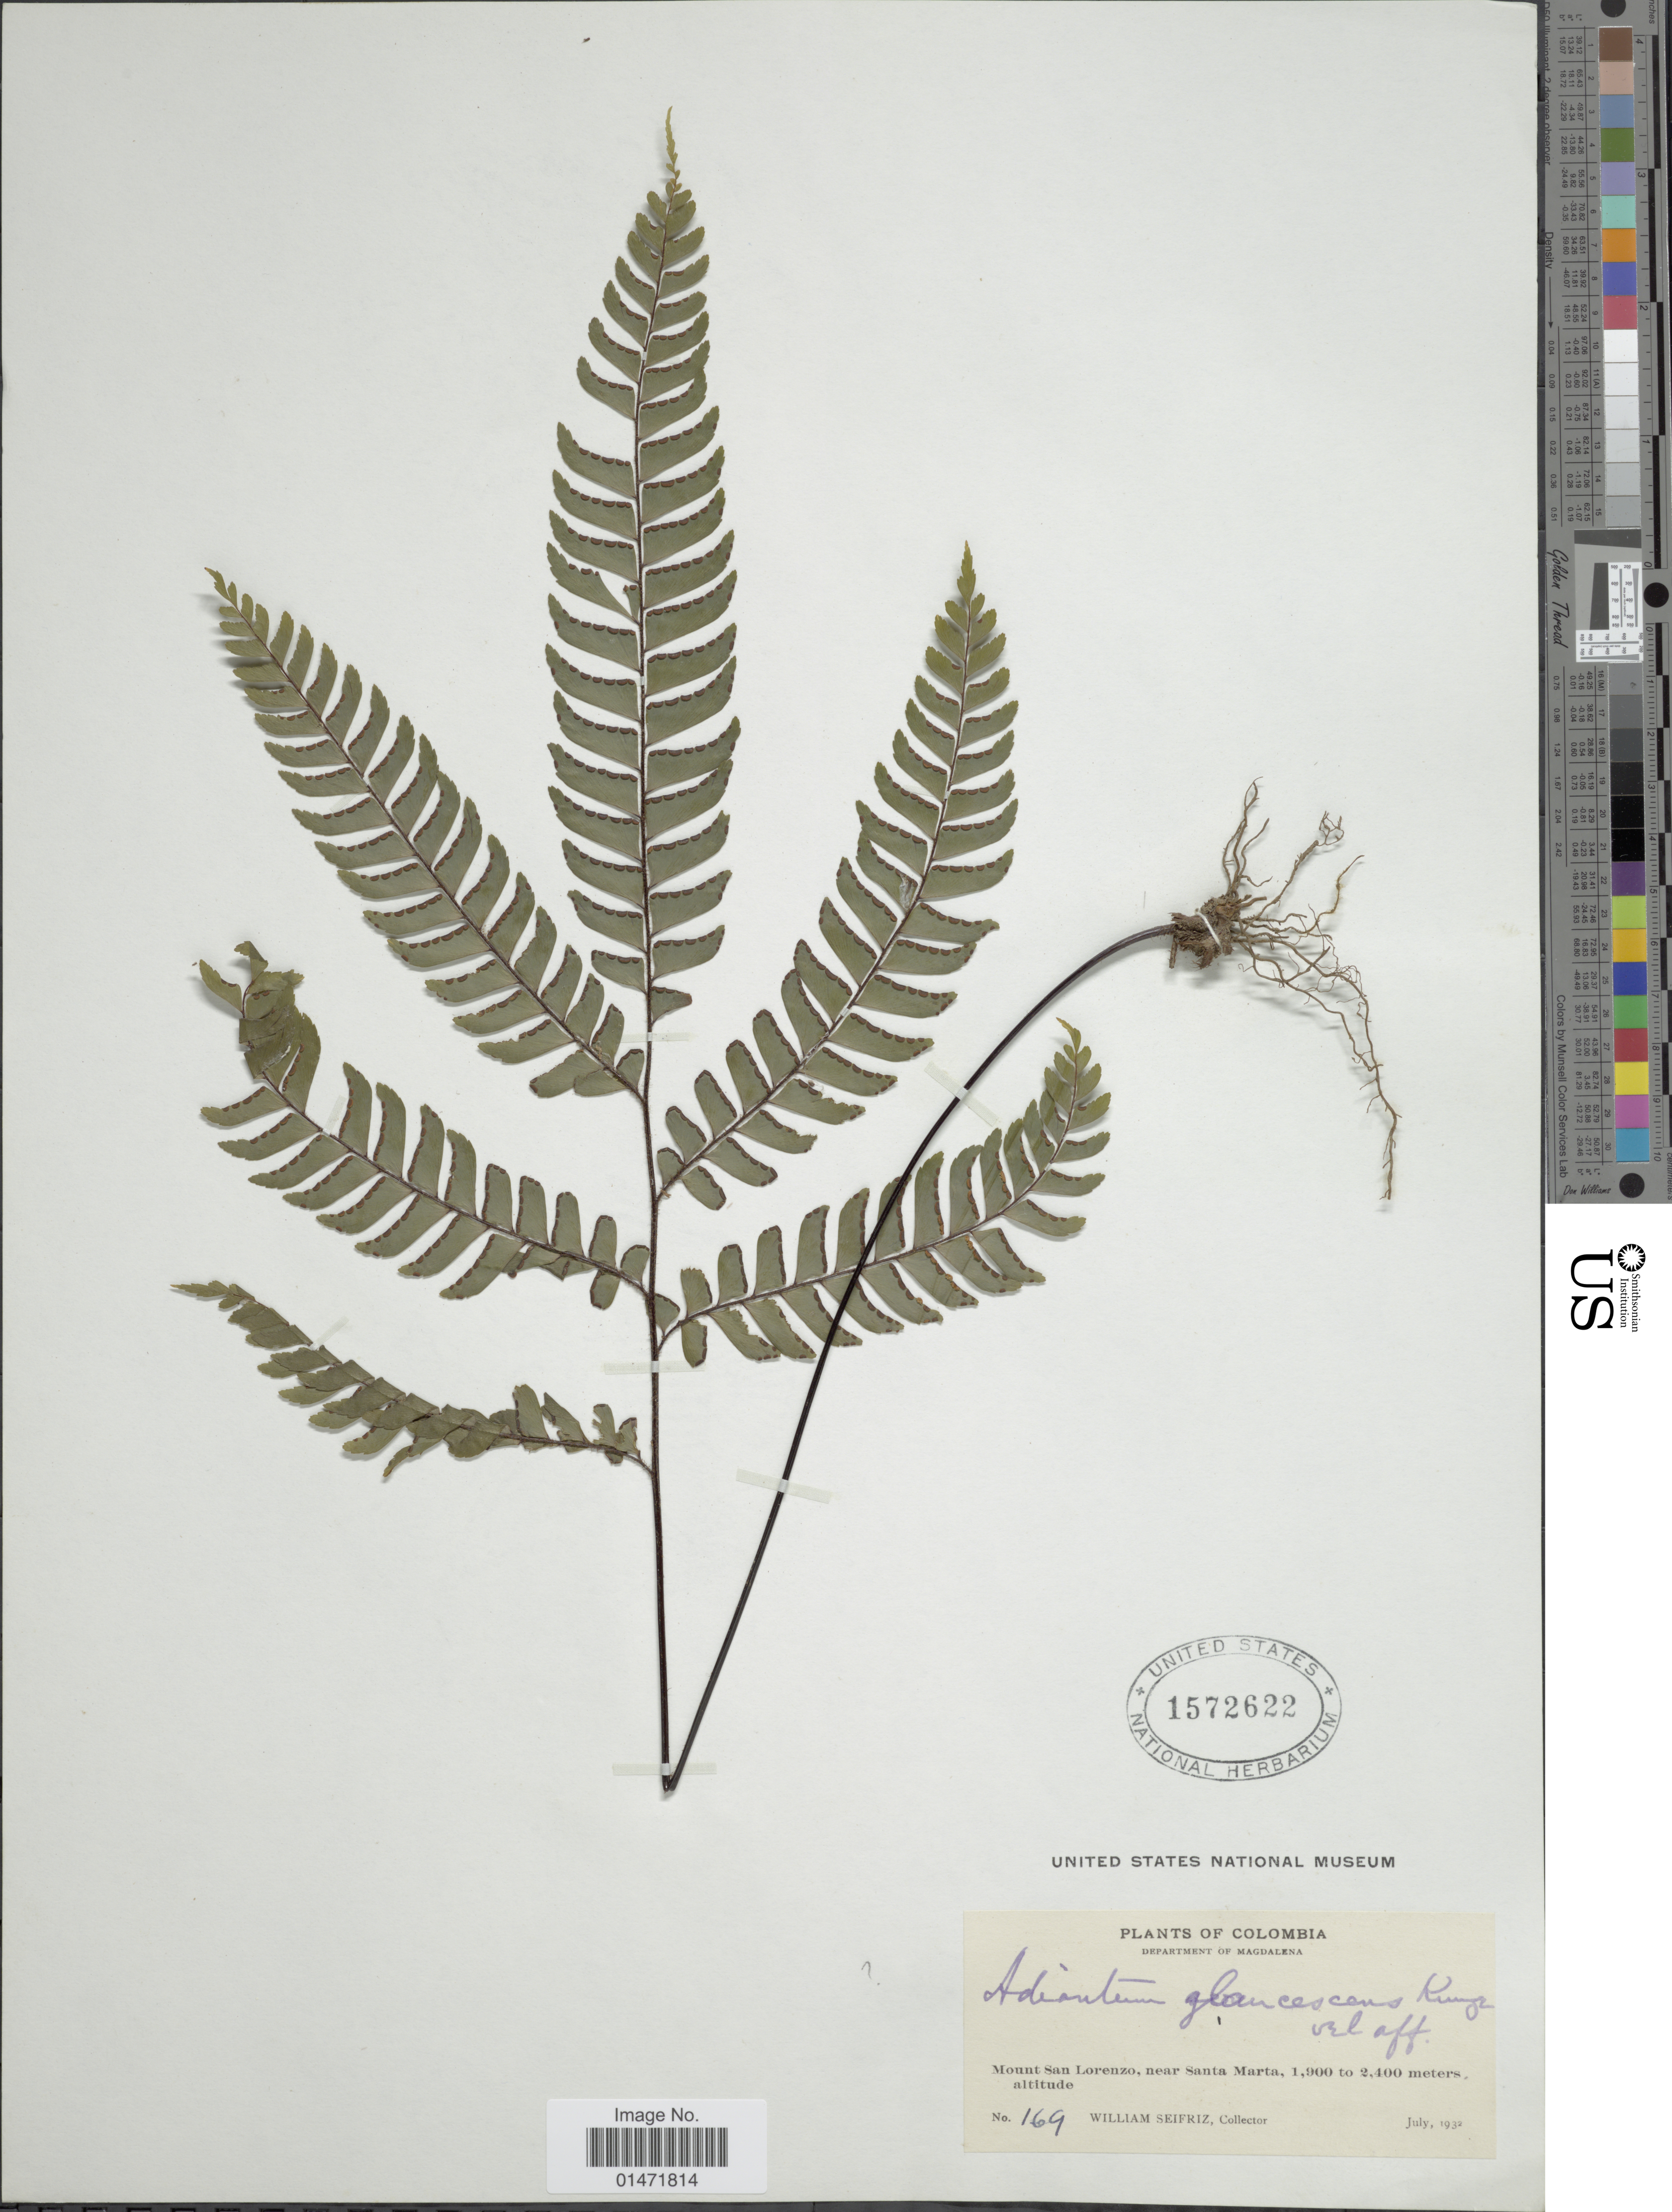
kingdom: Plantae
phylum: Tracheophyta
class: Polypodiopsida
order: Polypodiales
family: Pteridaceae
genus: Adiantum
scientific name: Adiantum tetraphyllum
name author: Humb. & Bonpl. ex Willd.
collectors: W. Seifriz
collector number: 169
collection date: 1932-07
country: Colombia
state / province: Magdalena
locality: Mount San Lorenzo, near Santa Marta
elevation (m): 1900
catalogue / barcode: US 1572622